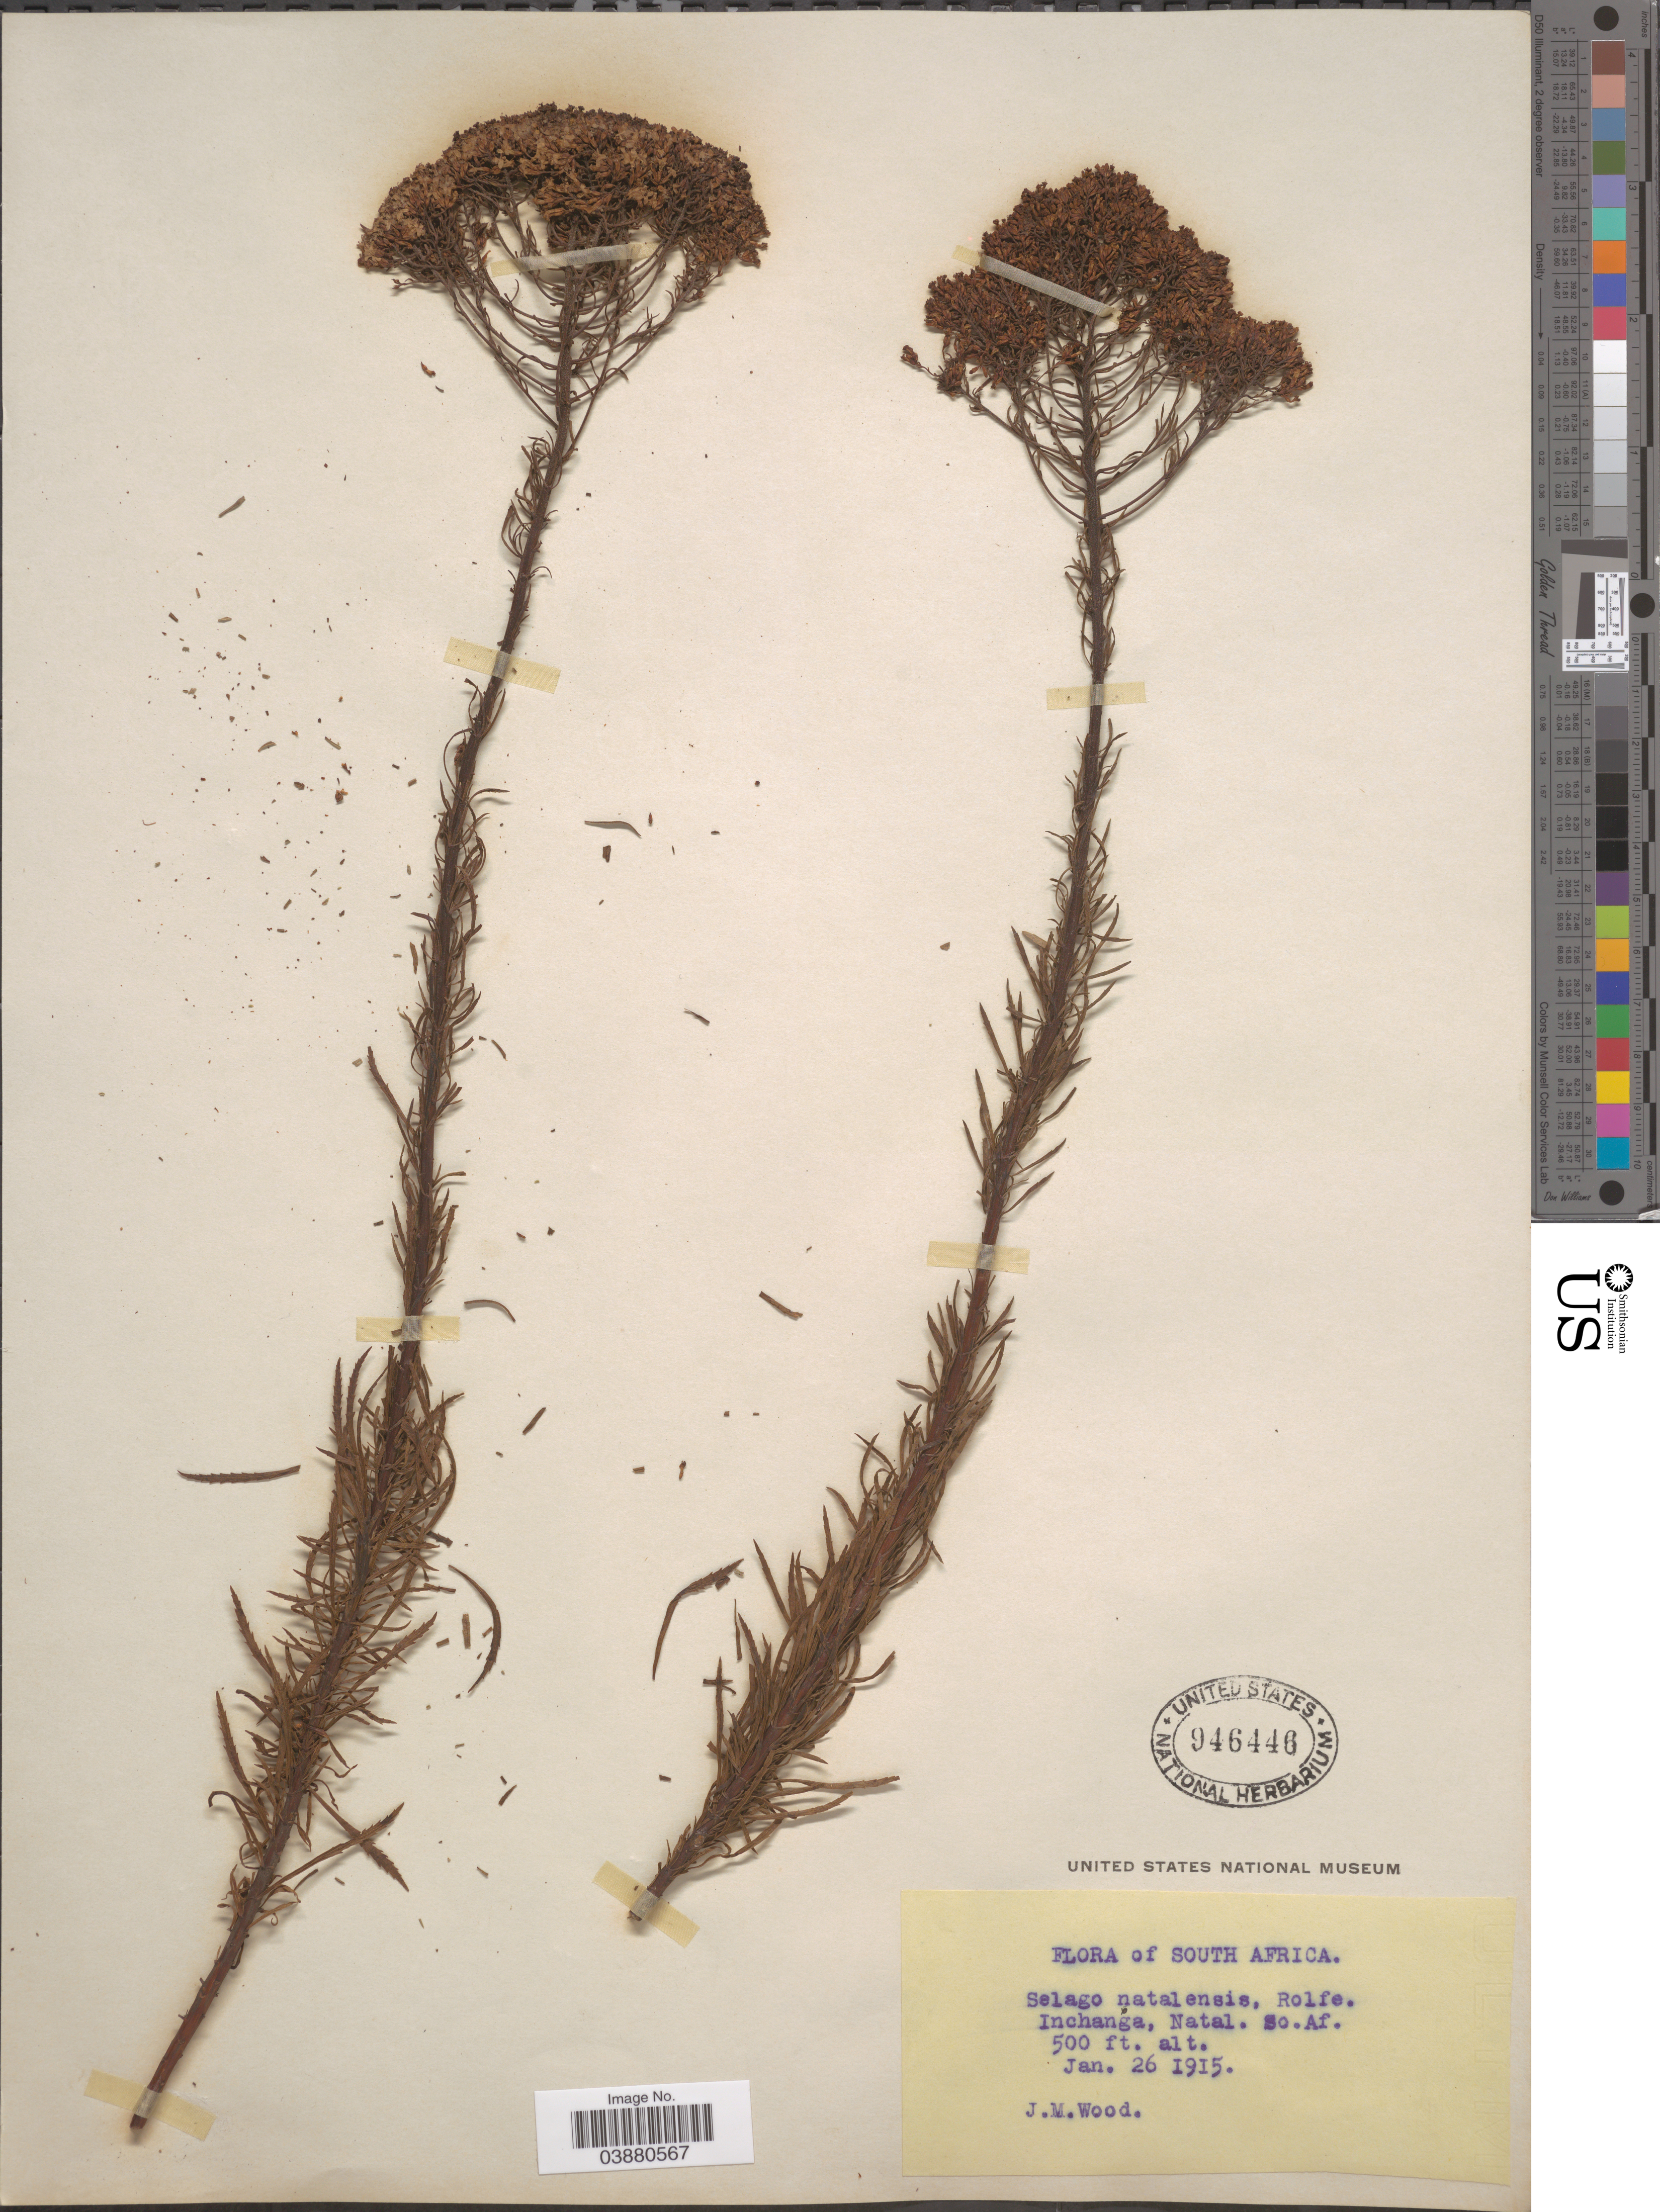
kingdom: Plantae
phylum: Tracheophyta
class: Magnoliopsida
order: Lamiales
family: Scrophulariaceae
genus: Tetraselago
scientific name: Tetraselago natalensis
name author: Rolfe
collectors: J. M. Wood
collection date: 1915-01-26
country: South Africa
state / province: KwaZulu-Natal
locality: Inchanga, Natal.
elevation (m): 152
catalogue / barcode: US 946446